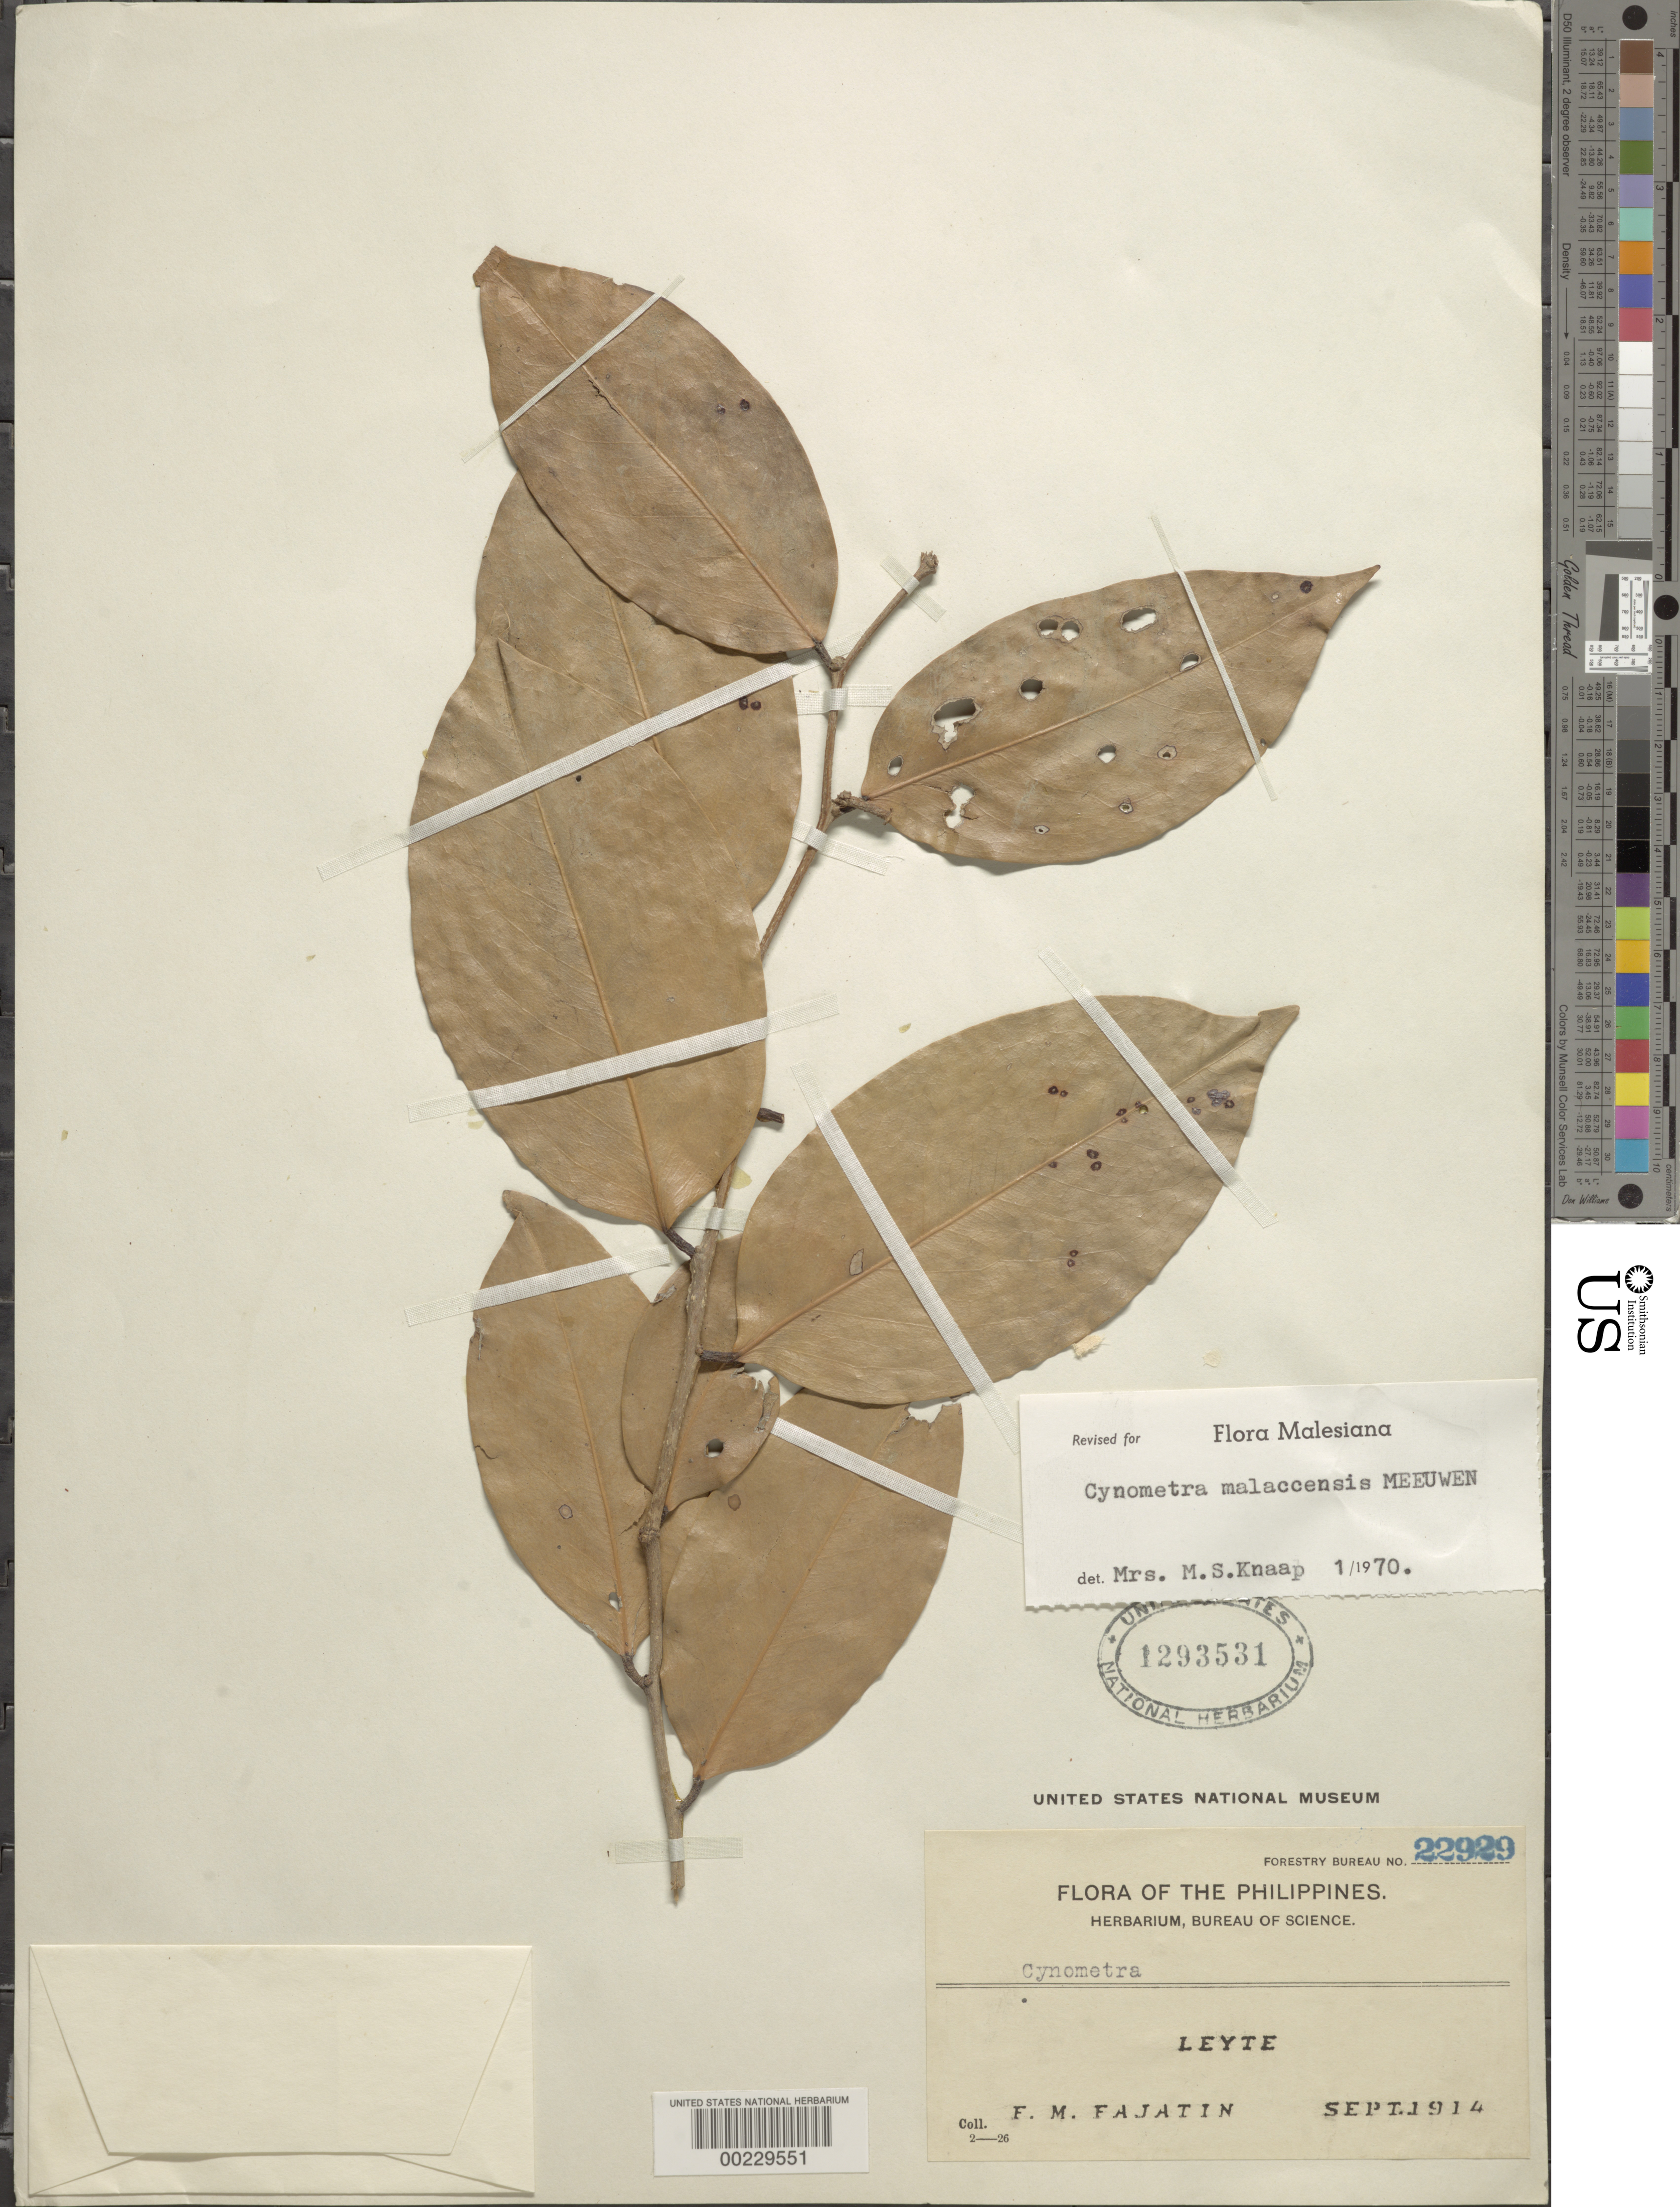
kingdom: Plantae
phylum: Tracheophyta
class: Magnoliopsida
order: Fabales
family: Fabaceae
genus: Cynometra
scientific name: Cynometra malaccensis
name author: Meeuwen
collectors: F. Fajatin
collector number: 22929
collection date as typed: Sep 1914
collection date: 1914-09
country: Philippines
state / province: Eastern Visayas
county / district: Leyte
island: Leyte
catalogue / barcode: US 1293531